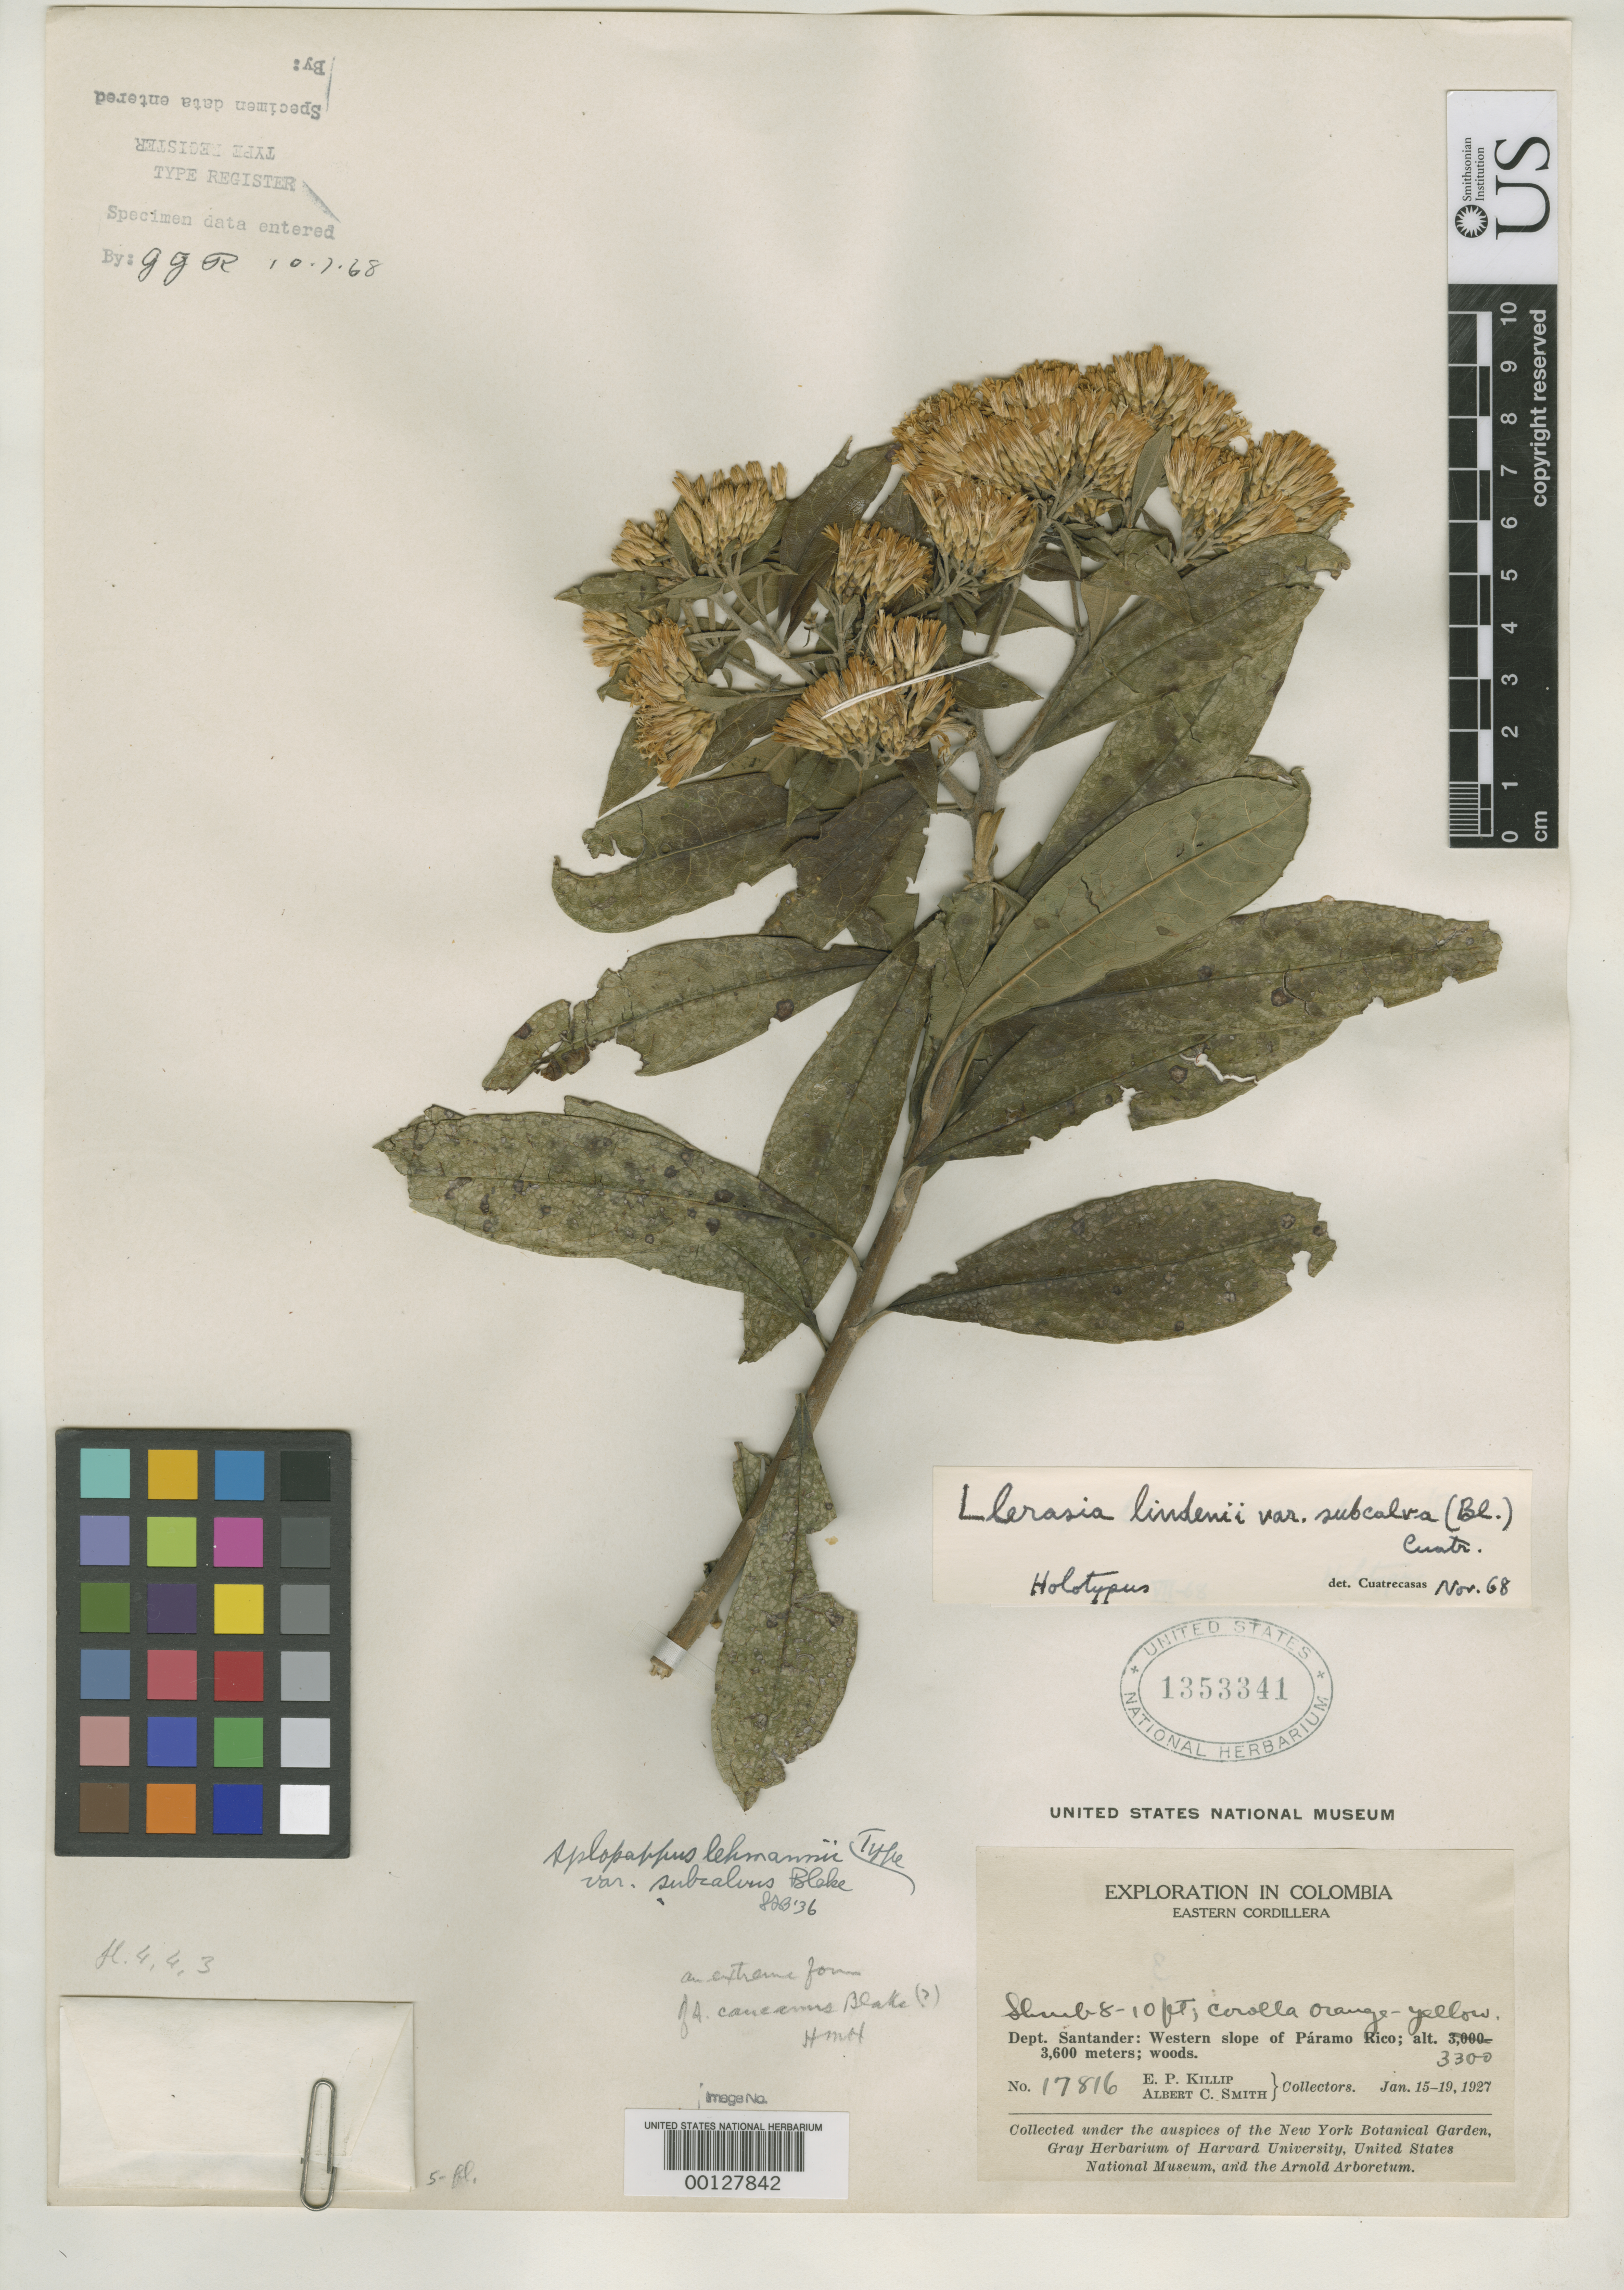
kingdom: Plantae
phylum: Tracheophyta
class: Magnoliopsida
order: Asterales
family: Asteraceae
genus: Haplopappus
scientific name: Haplopappus lehmannii var. subcalvus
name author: S.F. Blake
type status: Holotype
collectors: E. P. Killip & A. C. Smith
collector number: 17816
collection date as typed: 15 Jan 1927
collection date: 1927-01-15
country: Colombia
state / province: Santander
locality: Eastern Cordillera, W slope of Páramo Rico.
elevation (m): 3300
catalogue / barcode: US 1353341